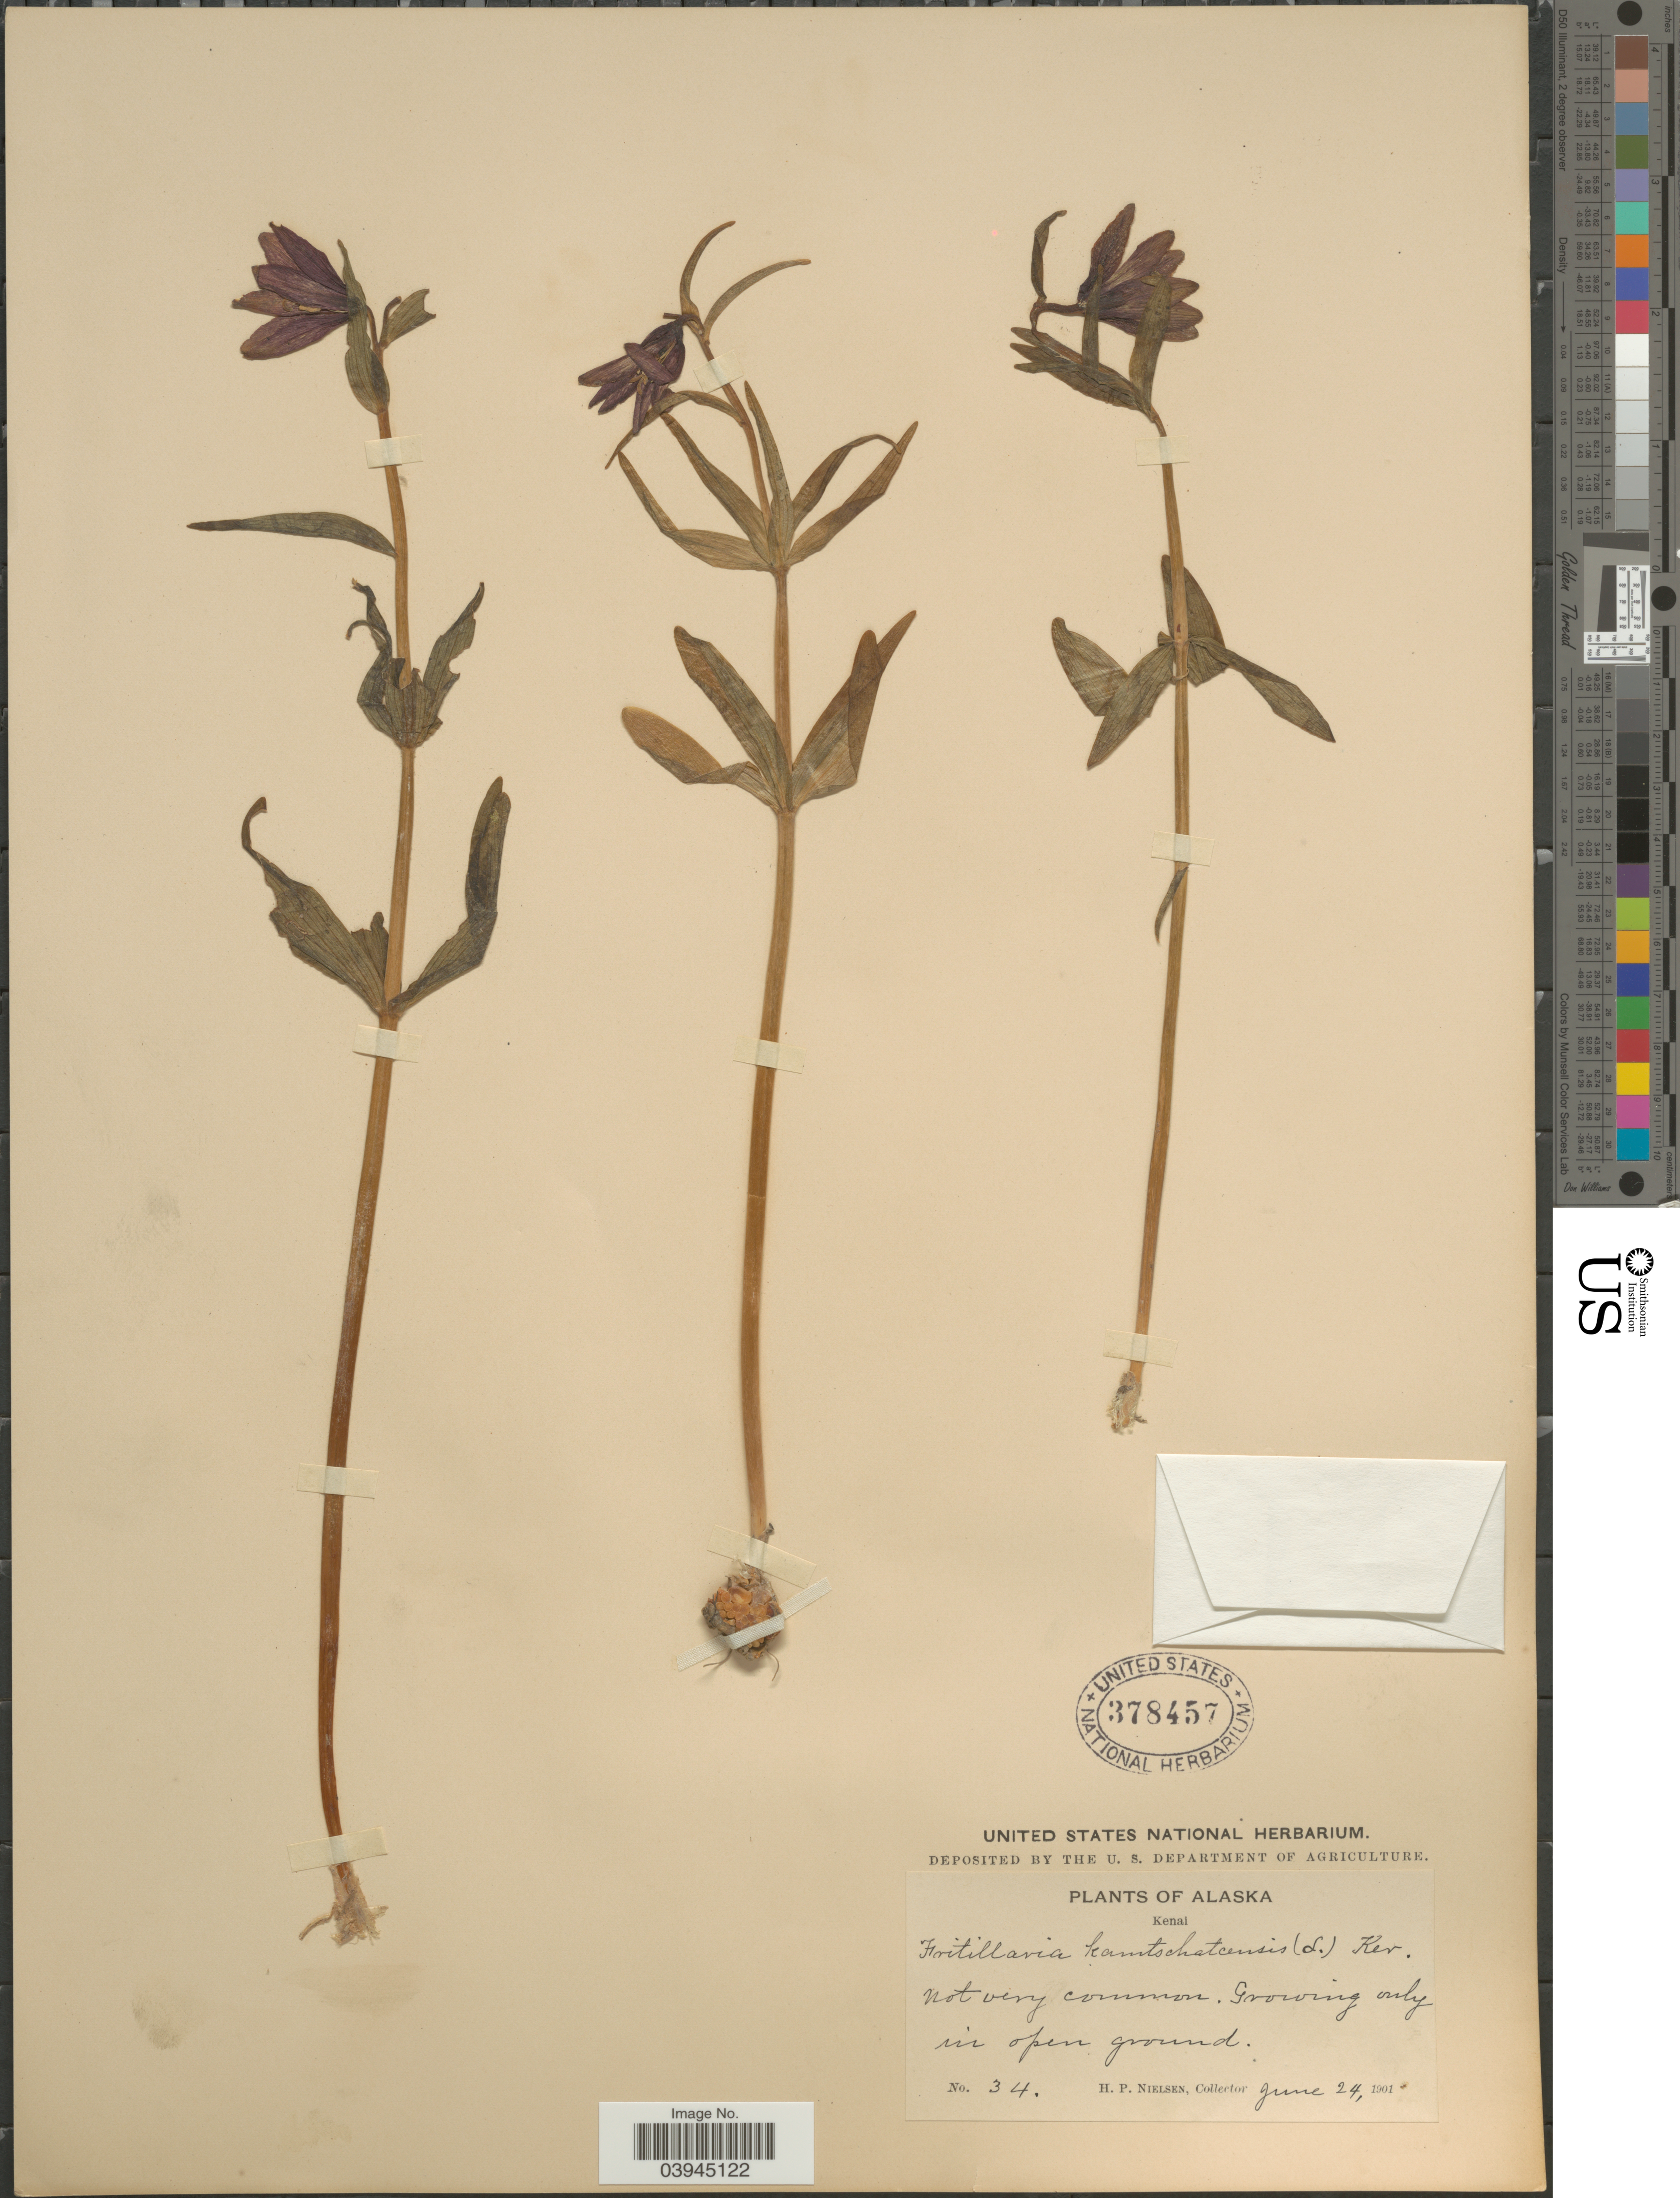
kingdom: Plantae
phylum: Tracheophyta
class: Liliopsida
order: Liliales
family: Liliaceae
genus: Fritillaria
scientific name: Fritillaria camschatcensis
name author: (L.) Ker Gawl.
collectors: H. P. Nielsen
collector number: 34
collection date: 1901-06-24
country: United States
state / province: Alaska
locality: Kenai.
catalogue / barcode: US 378457